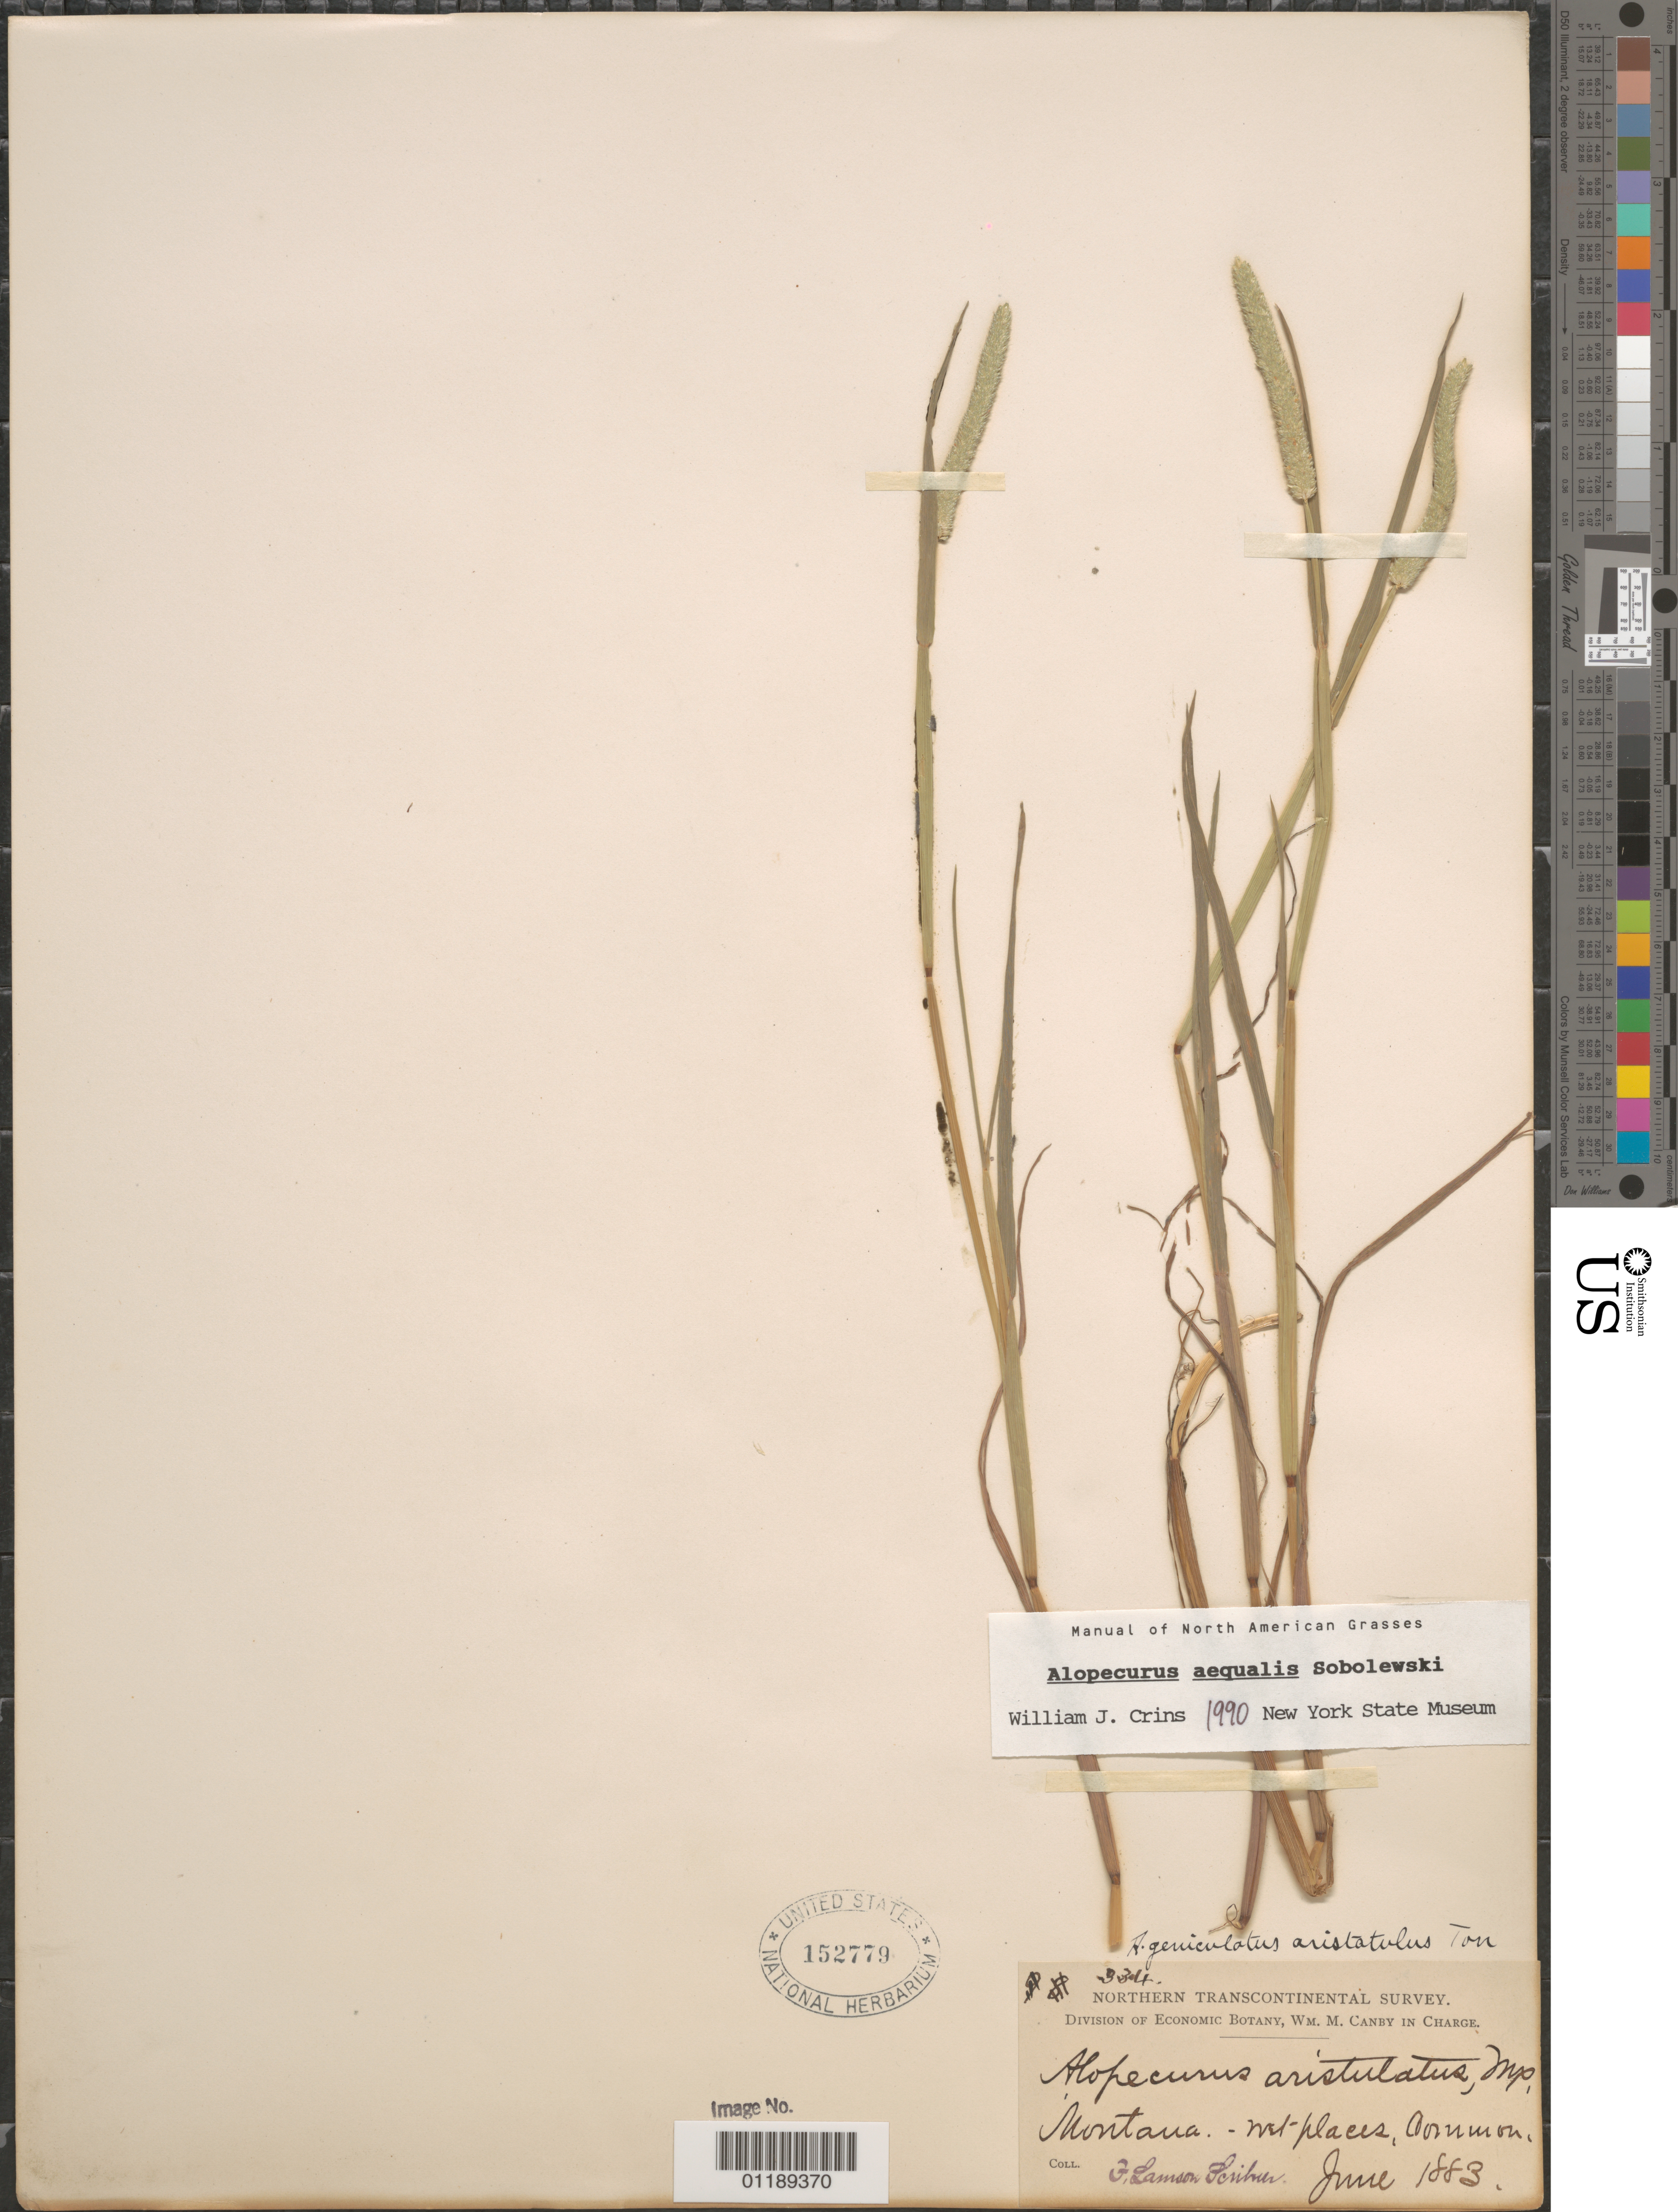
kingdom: Plantae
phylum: Tracheophyta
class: Liliopsida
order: Poales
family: Poaceae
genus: Alopecurus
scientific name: Alopecurus aequalis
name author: Sobol.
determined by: Crins, W. J.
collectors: F. L. Scribner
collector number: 334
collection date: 1883-06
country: United States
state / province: Montana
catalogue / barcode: US 152779